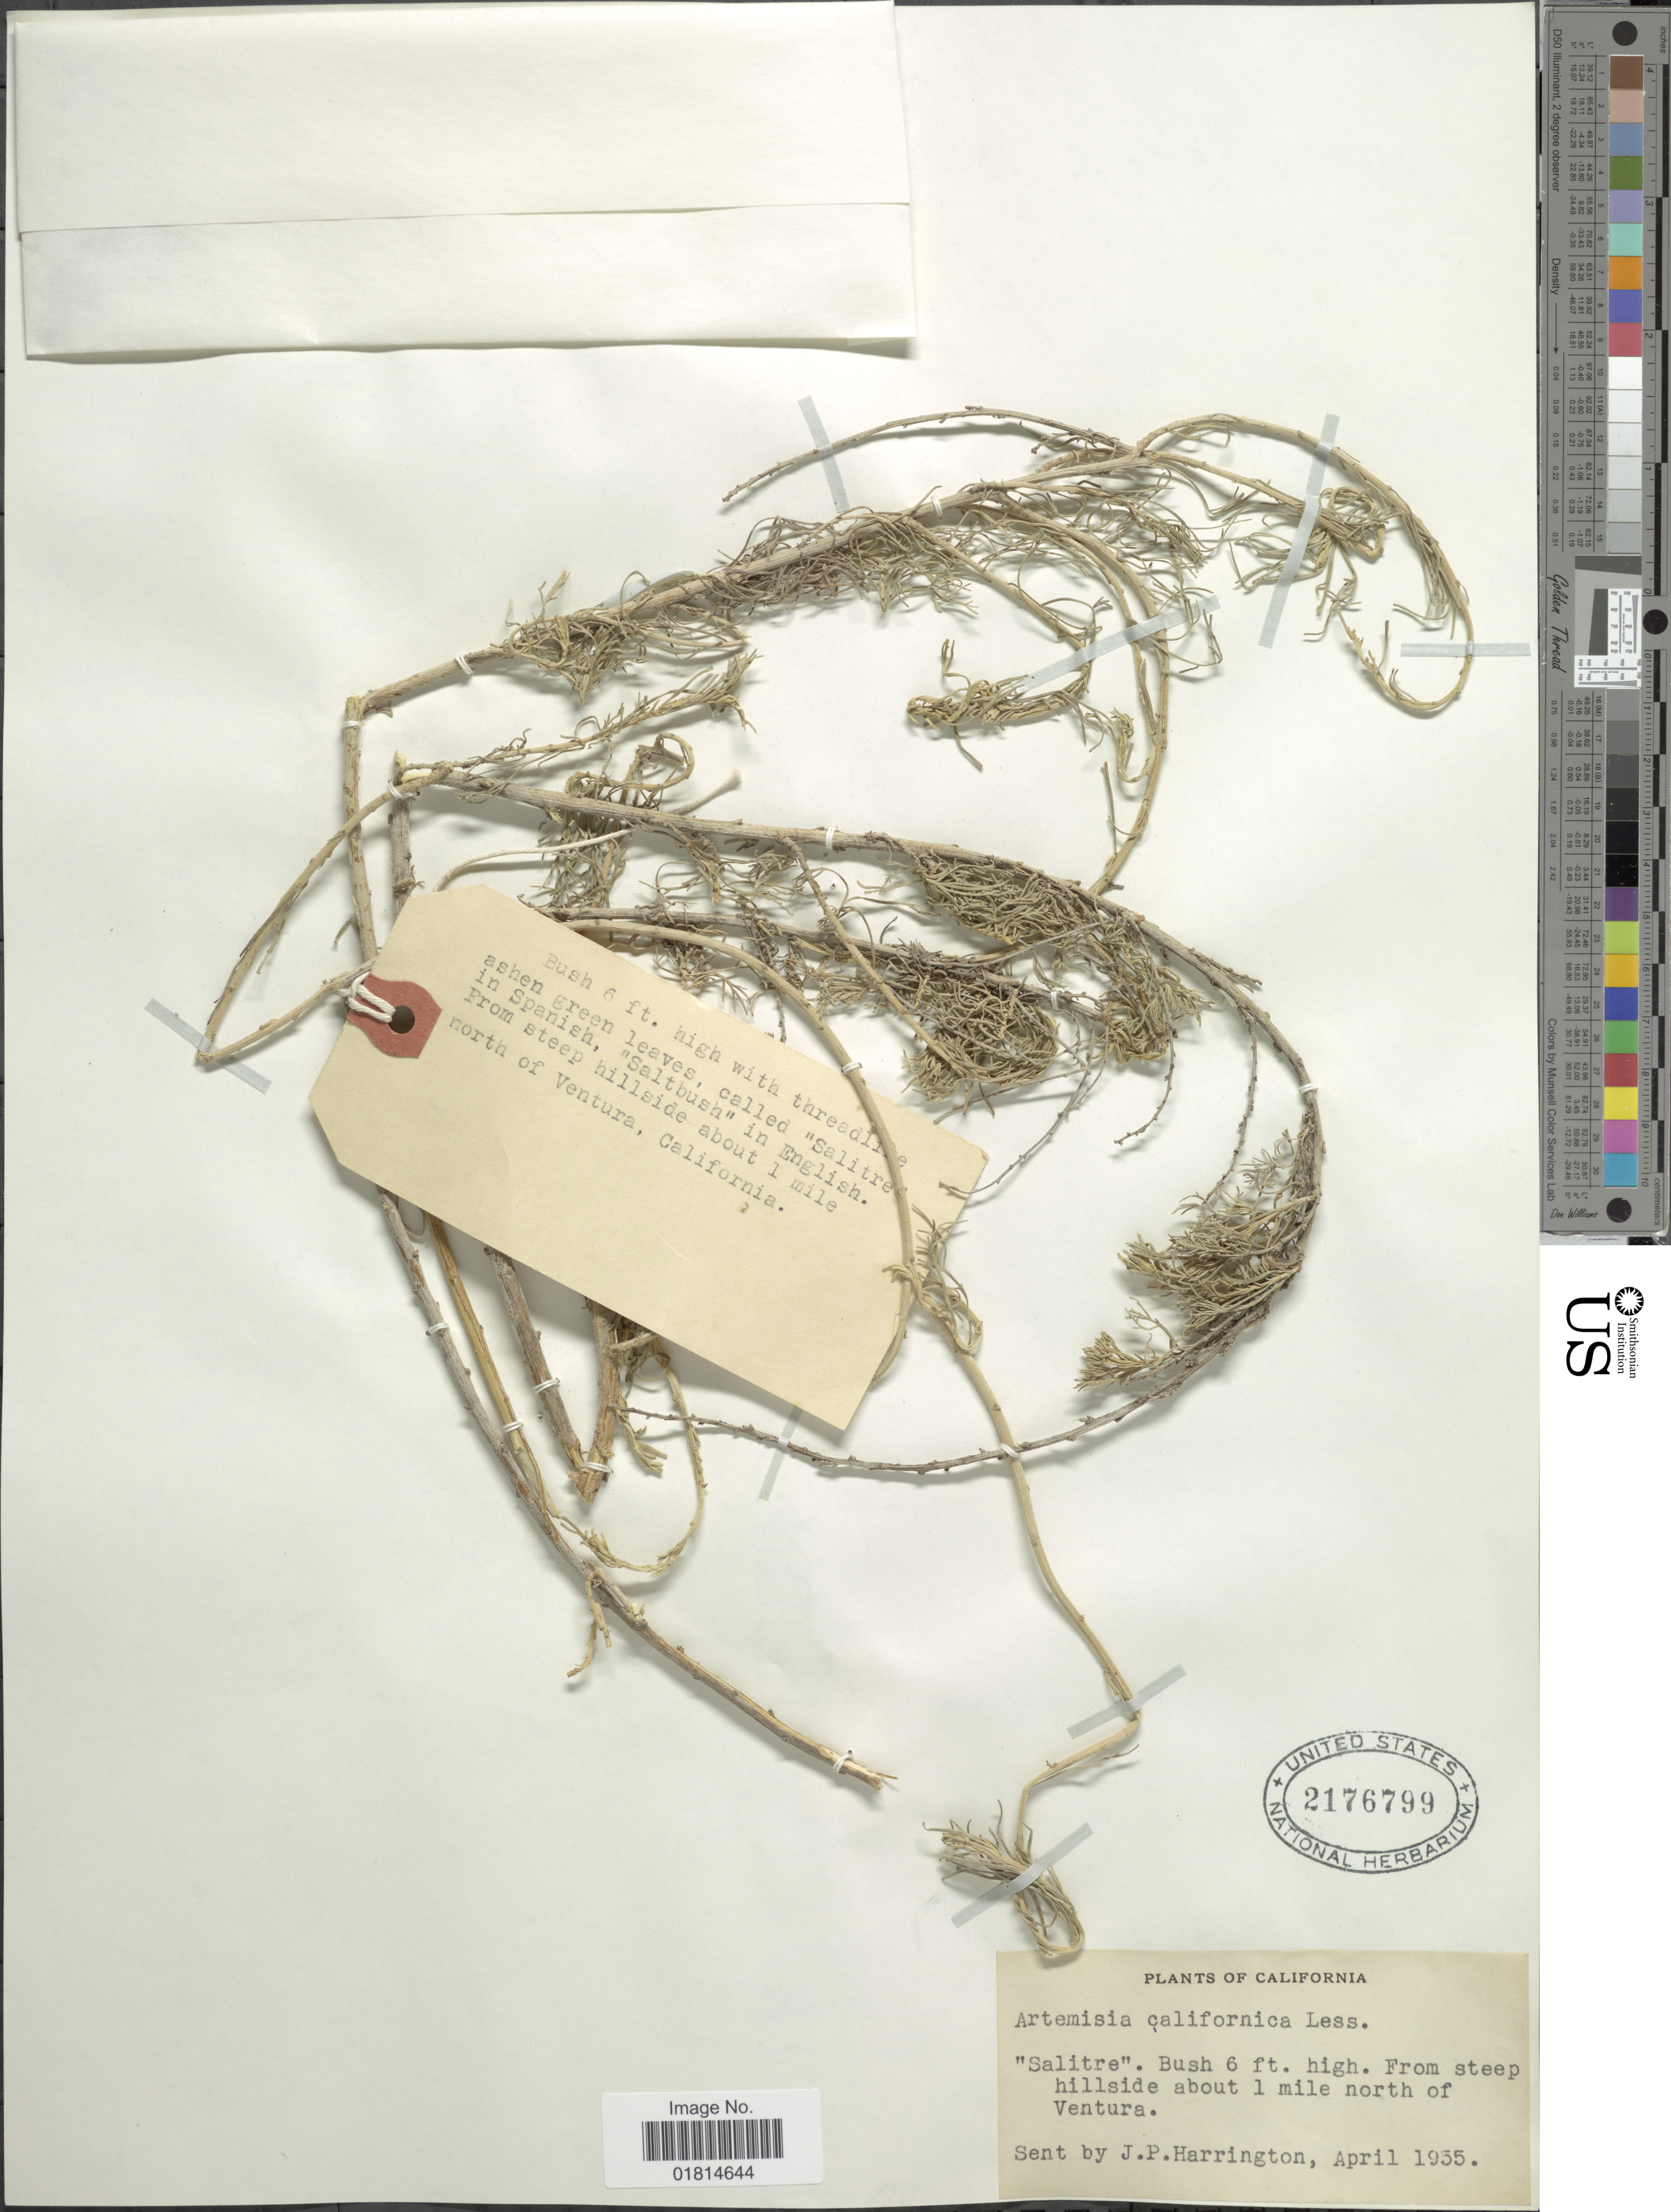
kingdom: Plantae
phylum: Tracheophyta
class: Magnoliopsida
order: Asterales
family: Asteraceae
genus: Artemisia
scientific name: Artemisia californica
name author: Less.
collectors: J. Harrington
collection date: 1935-04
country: United States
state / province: California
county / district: Ventura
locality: From steep hillside about 1 mile north of Ventura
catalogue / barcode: US 2176799